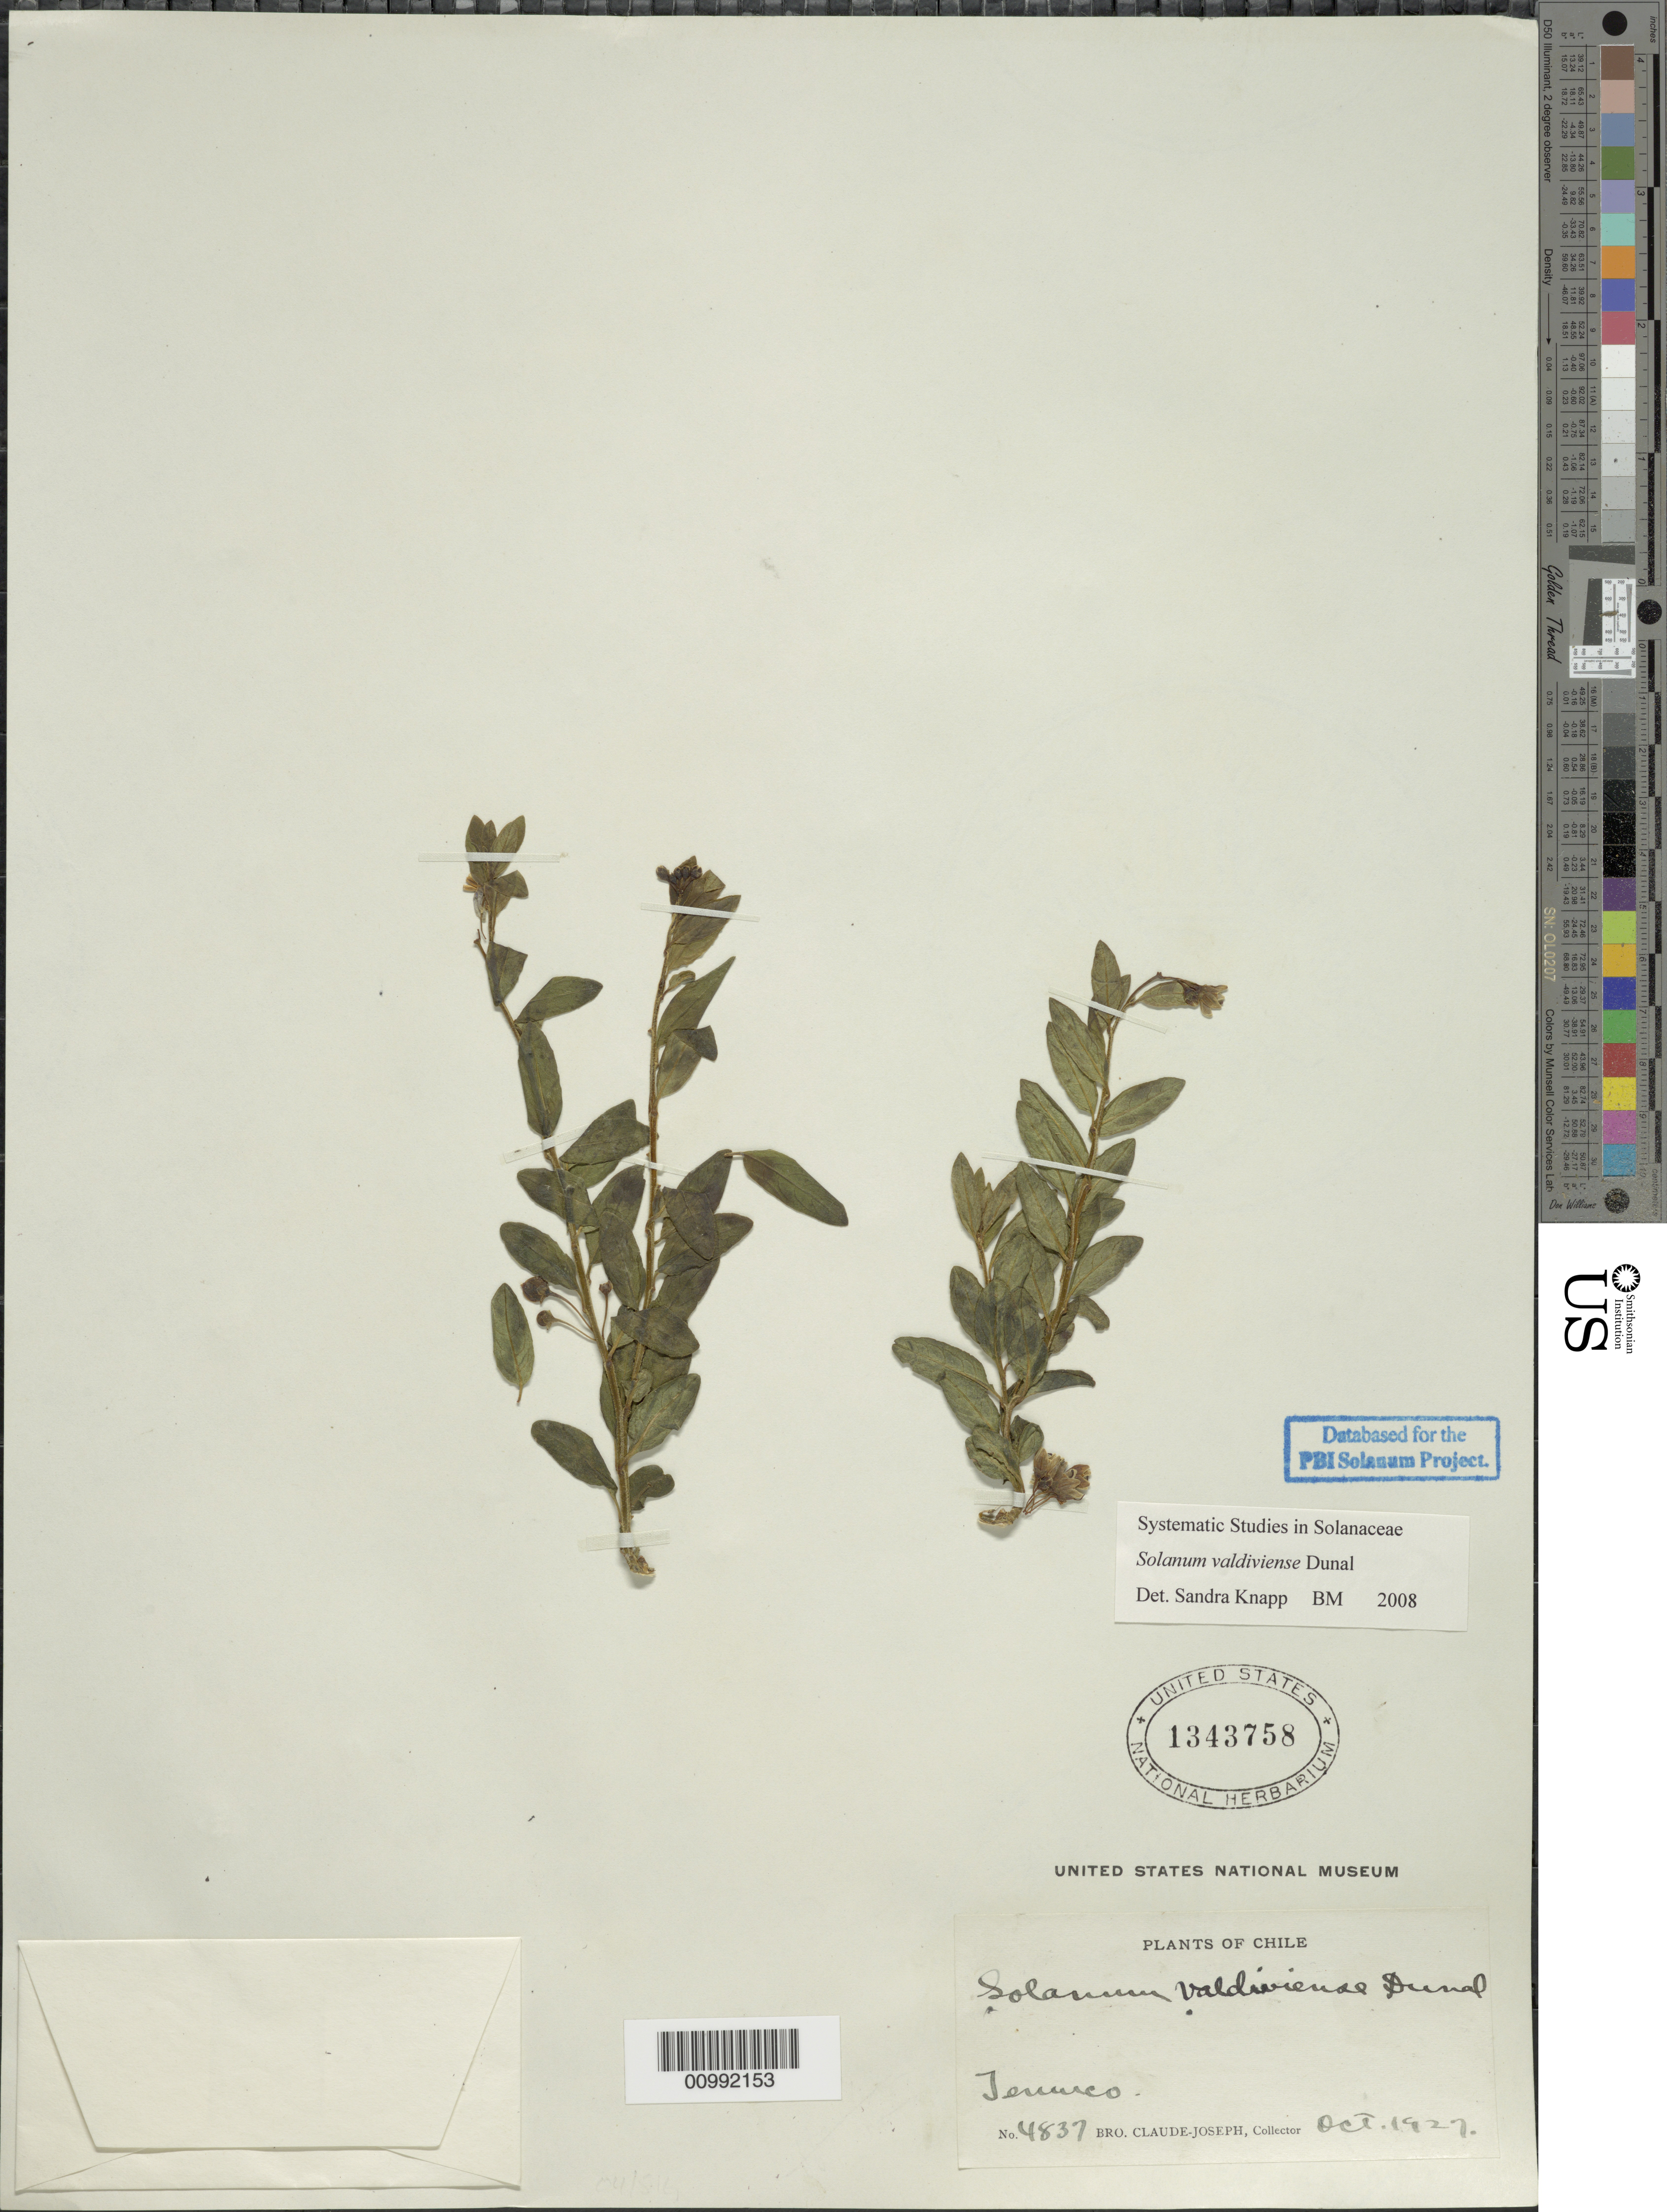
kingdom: Plantae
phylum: Tracheophyta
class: Magnoliopsida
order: Solanales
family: Solanaceae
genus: Solanum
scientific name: Solanum valdiviense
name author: Dunal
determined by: Knapp, S. D.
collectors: Bro. Claude-Joseph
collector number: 4837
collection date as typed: Oct 1927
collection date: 1927-10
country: Chile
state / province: Araucanía (IX)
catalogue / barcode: US 1343758